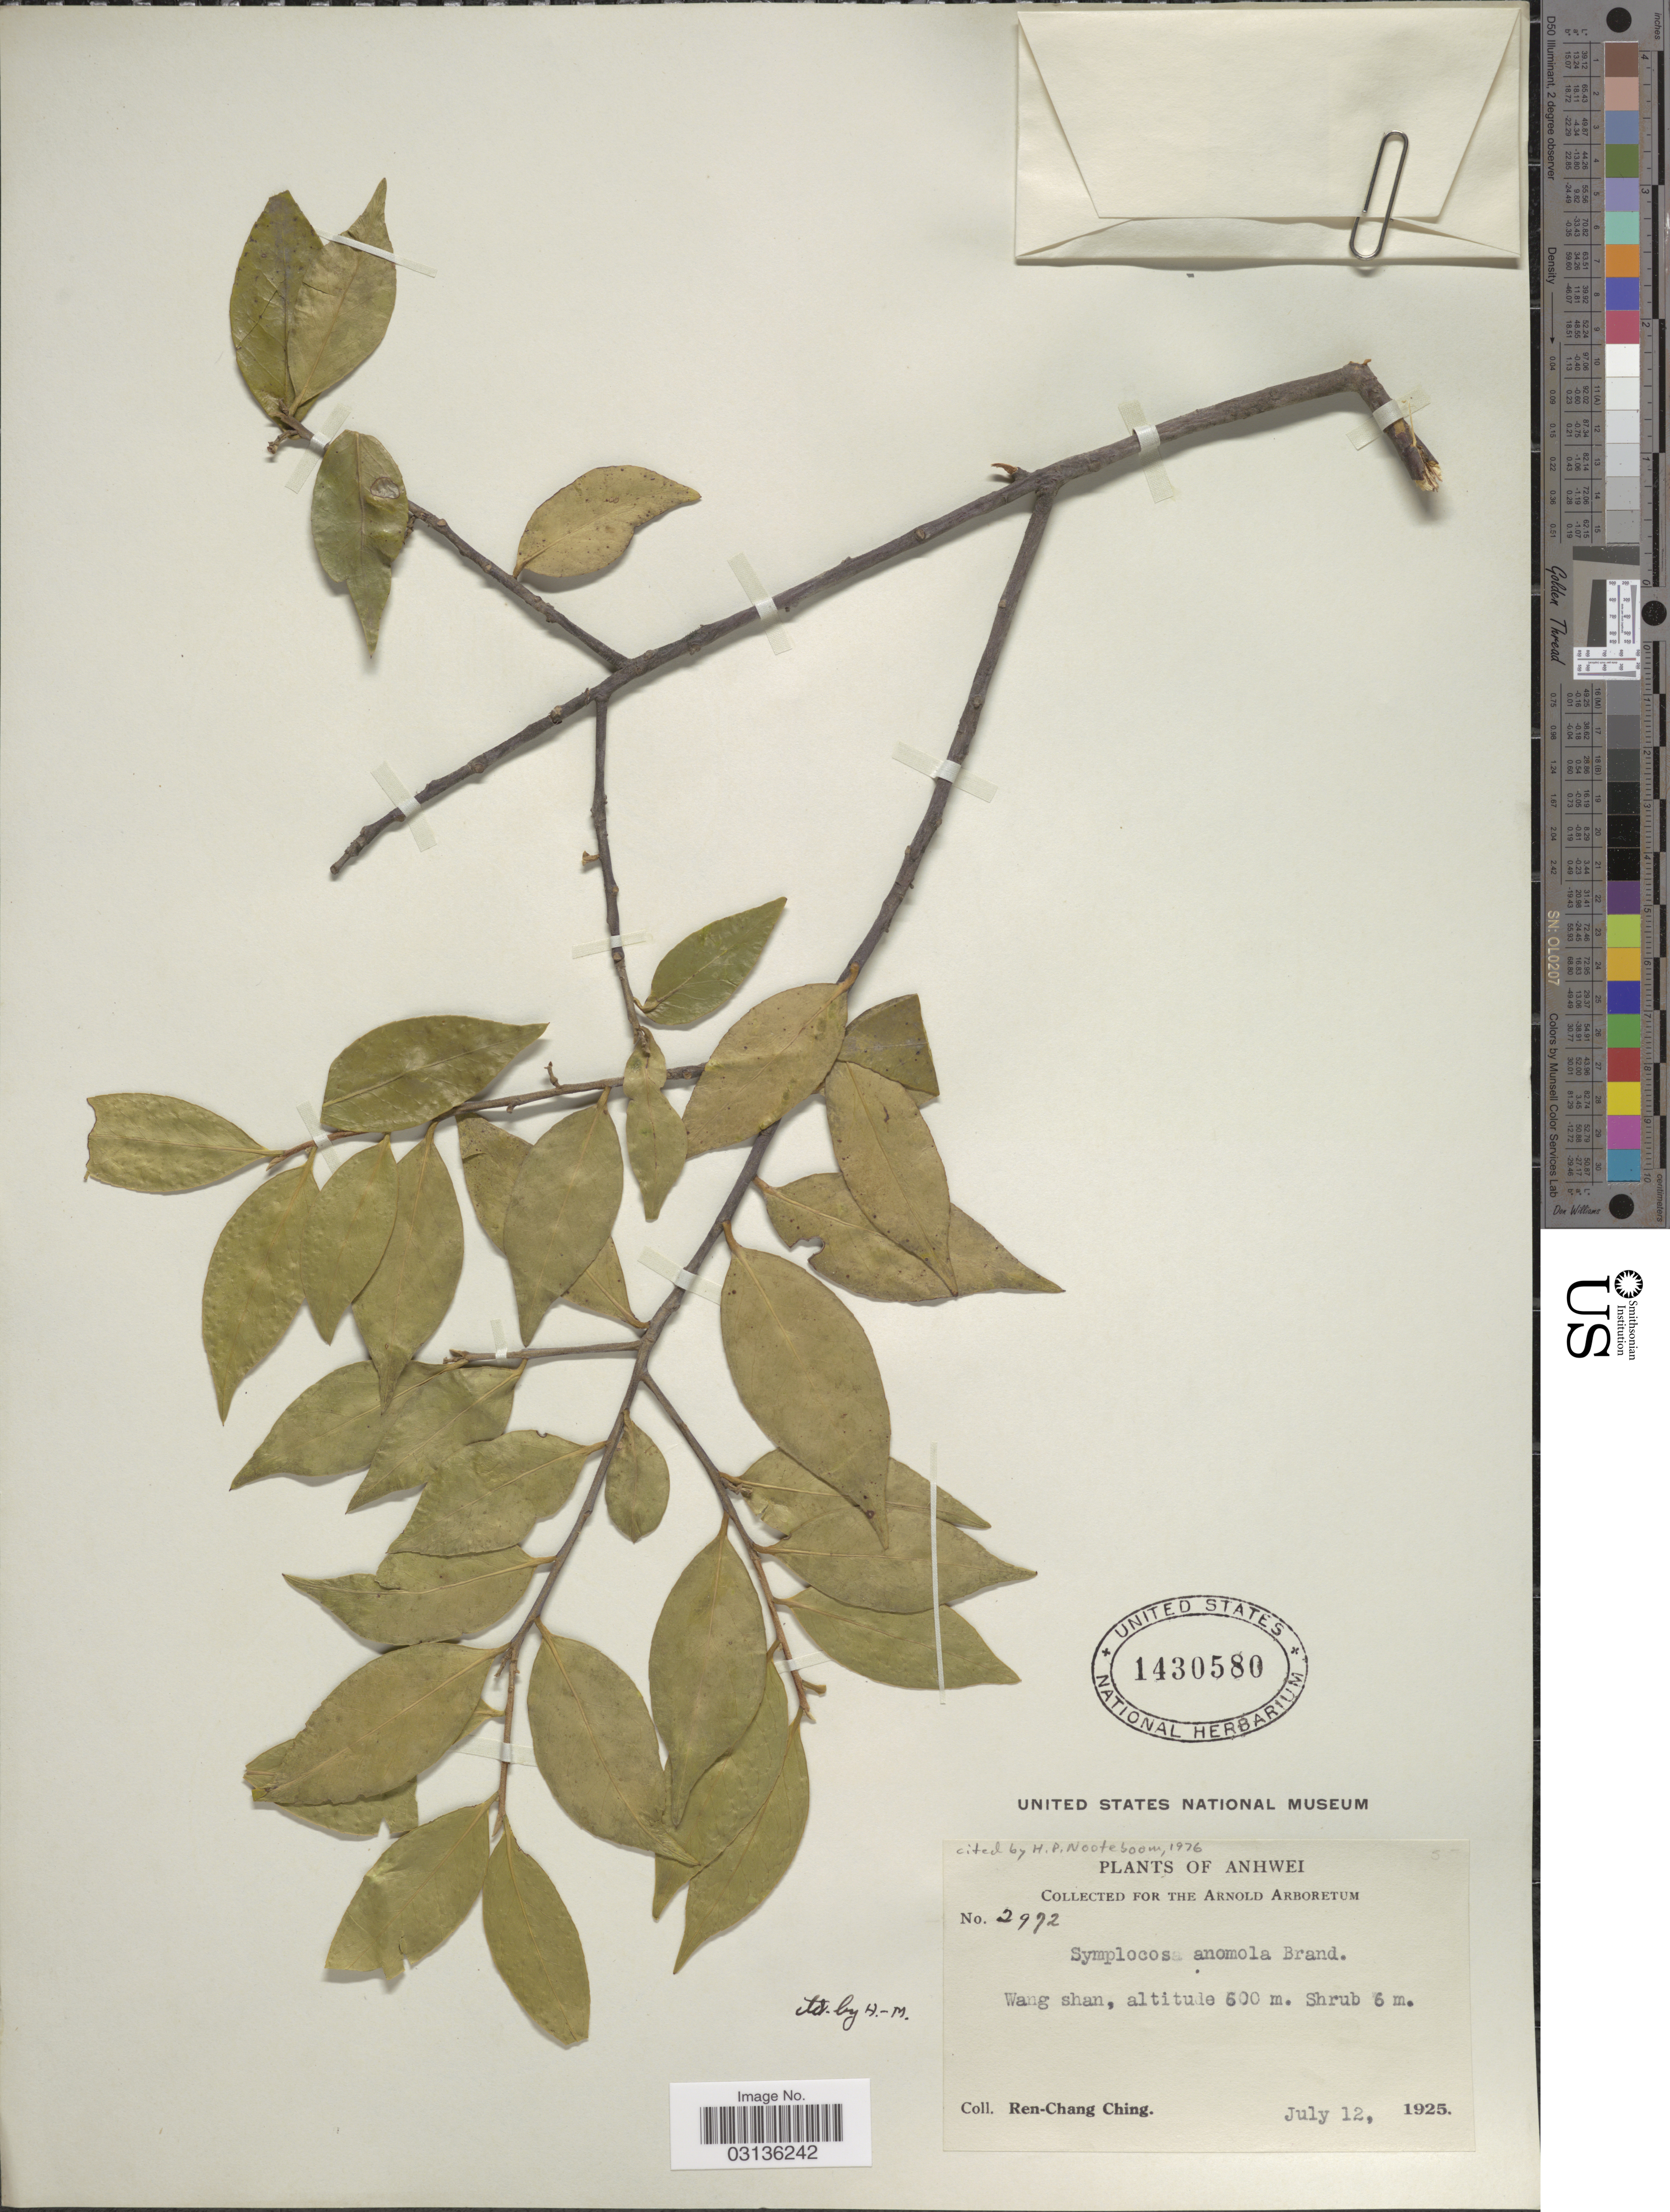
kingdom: Plantae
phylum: Tracheophyta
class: Magnoliopsida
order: Ericales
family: Symplocaceae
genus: Symplocos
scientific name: Symplocos anomala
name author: Brand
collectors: R. C. Ching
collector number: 2972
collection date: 1925-07-12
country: China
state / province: Anhui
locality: Anhwei. Wang shan.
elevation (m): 600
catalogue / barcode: US 1430580